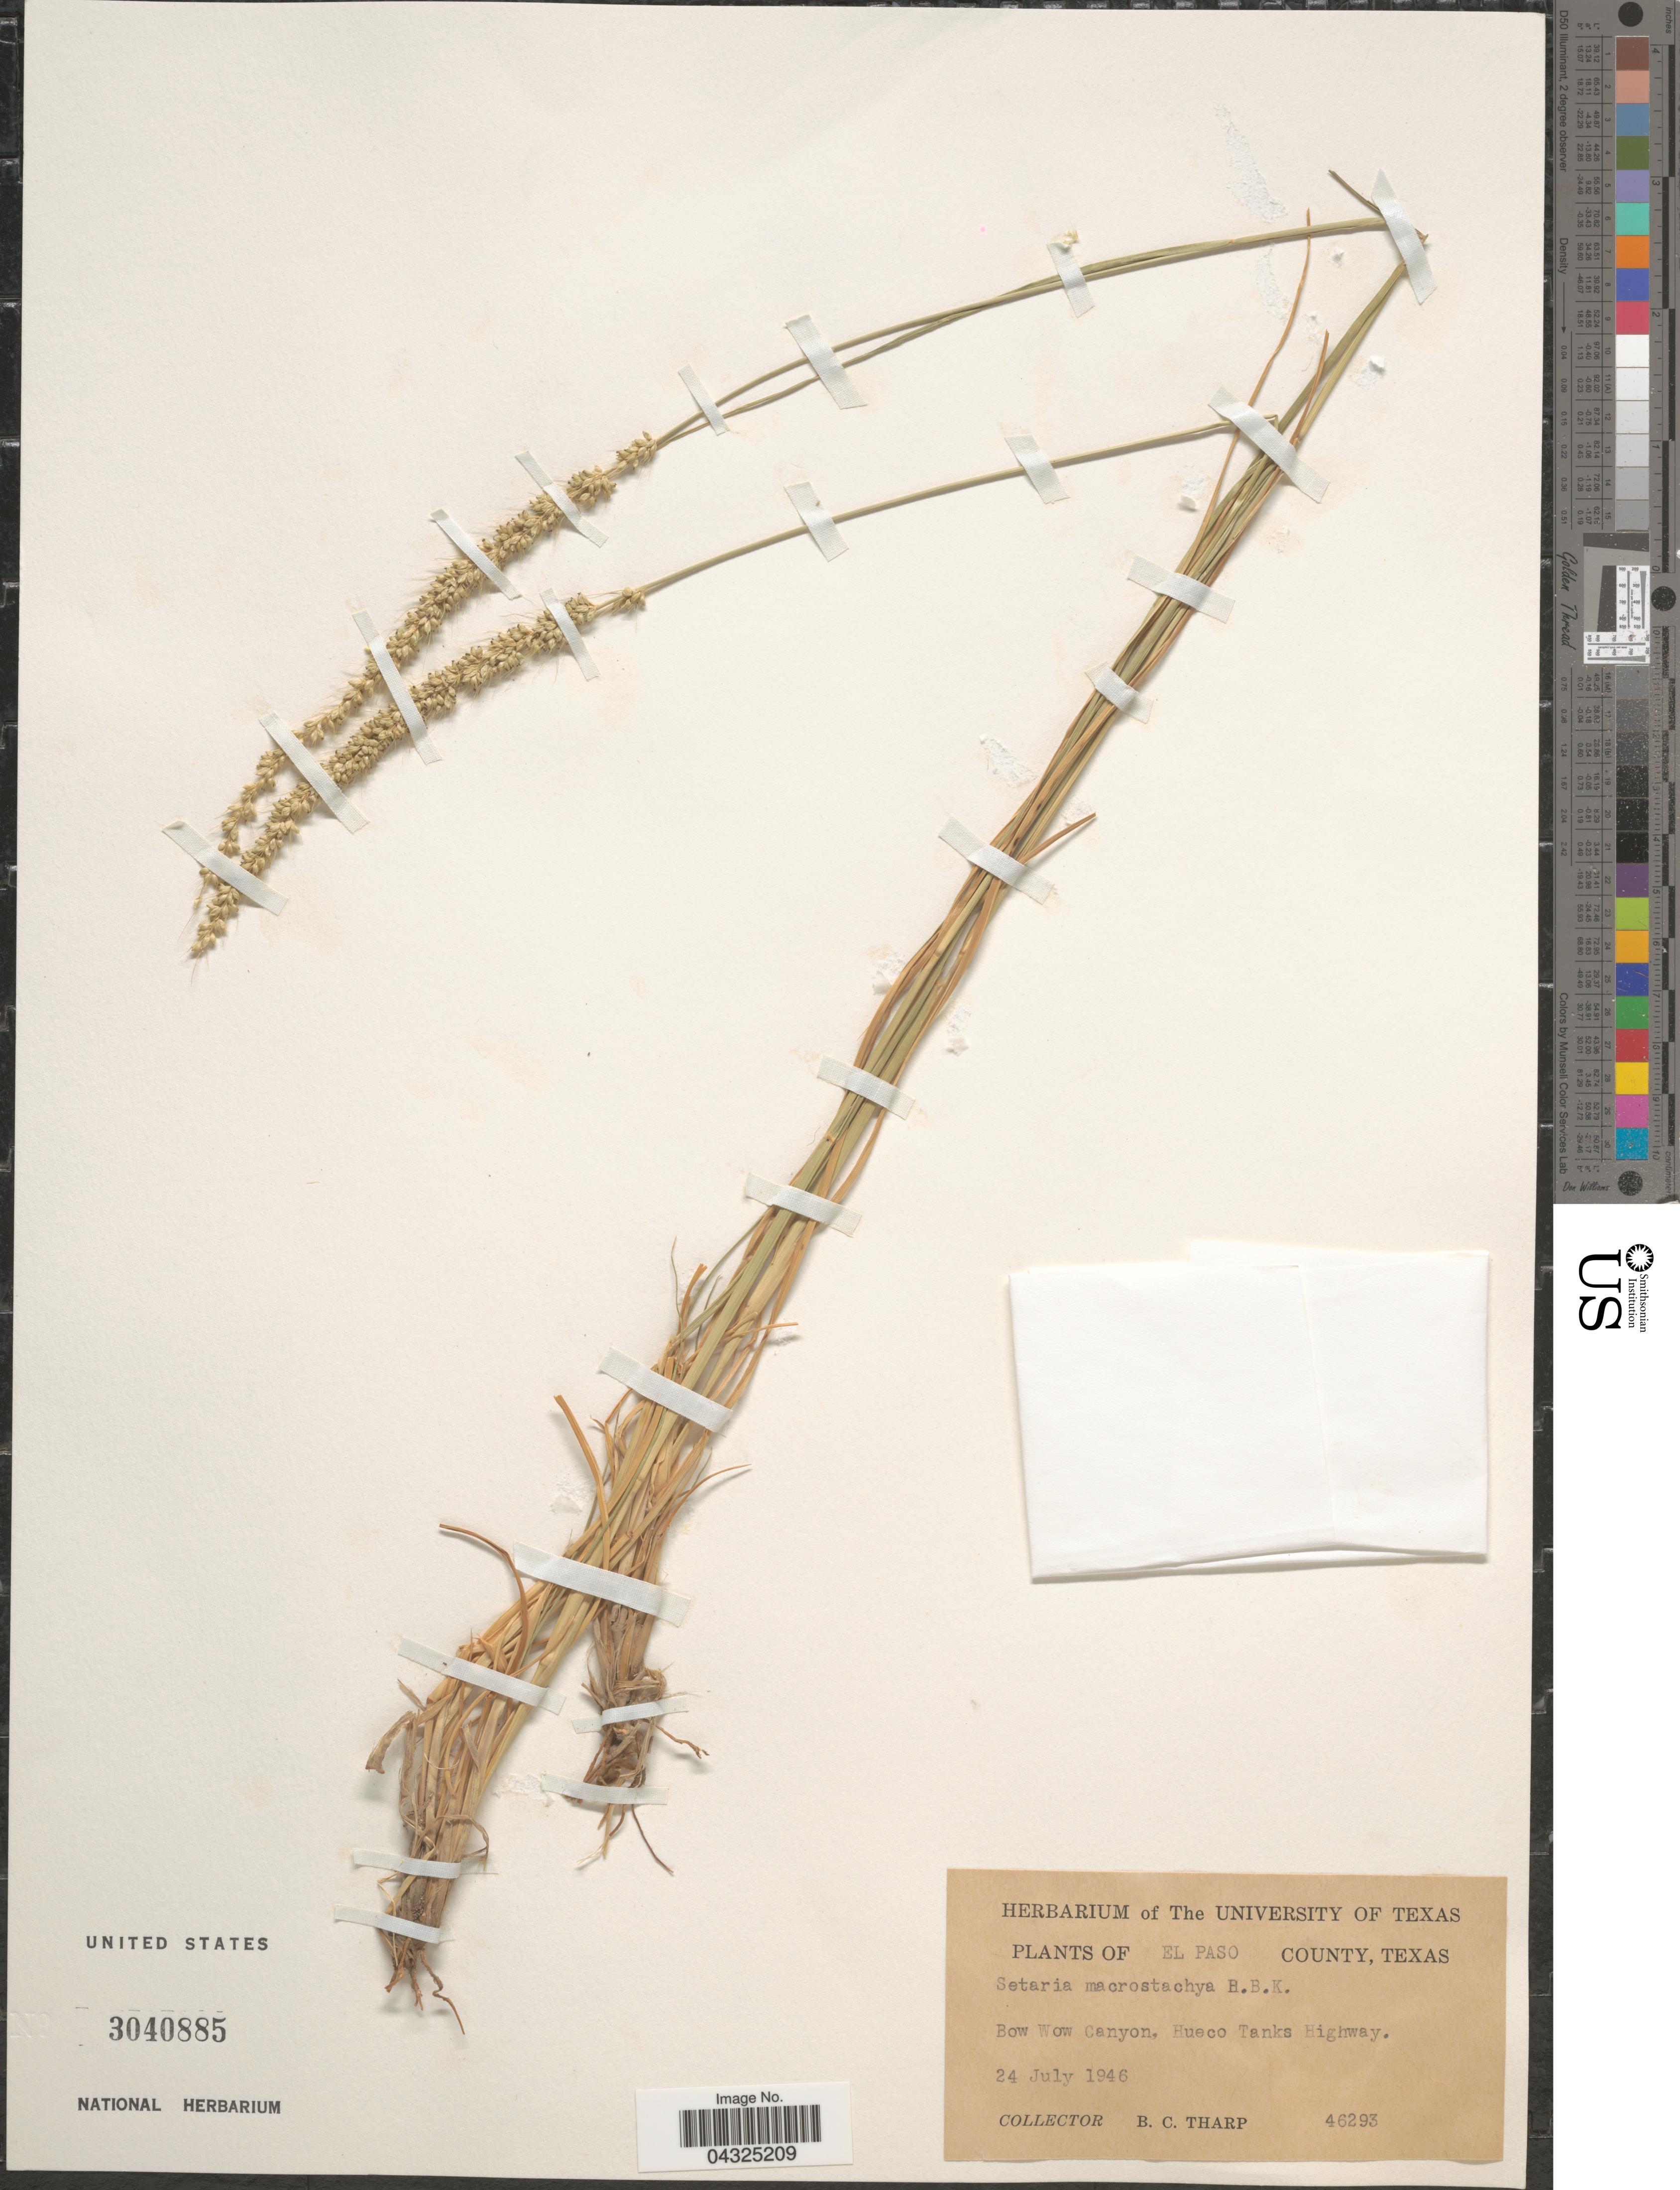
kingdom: Plantae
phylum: Tracheophyta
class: Liliopsida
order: Poales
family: Poaceae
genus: Setaria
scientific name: Setaria macrostachya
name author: Kunth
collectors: B. C. Tharp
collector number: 46293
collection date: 1946-07-24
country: United States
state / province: Texas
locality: El Paso County. Bow Wow Canyon, Hueco Tanks Highway.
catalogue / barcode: US 3040885